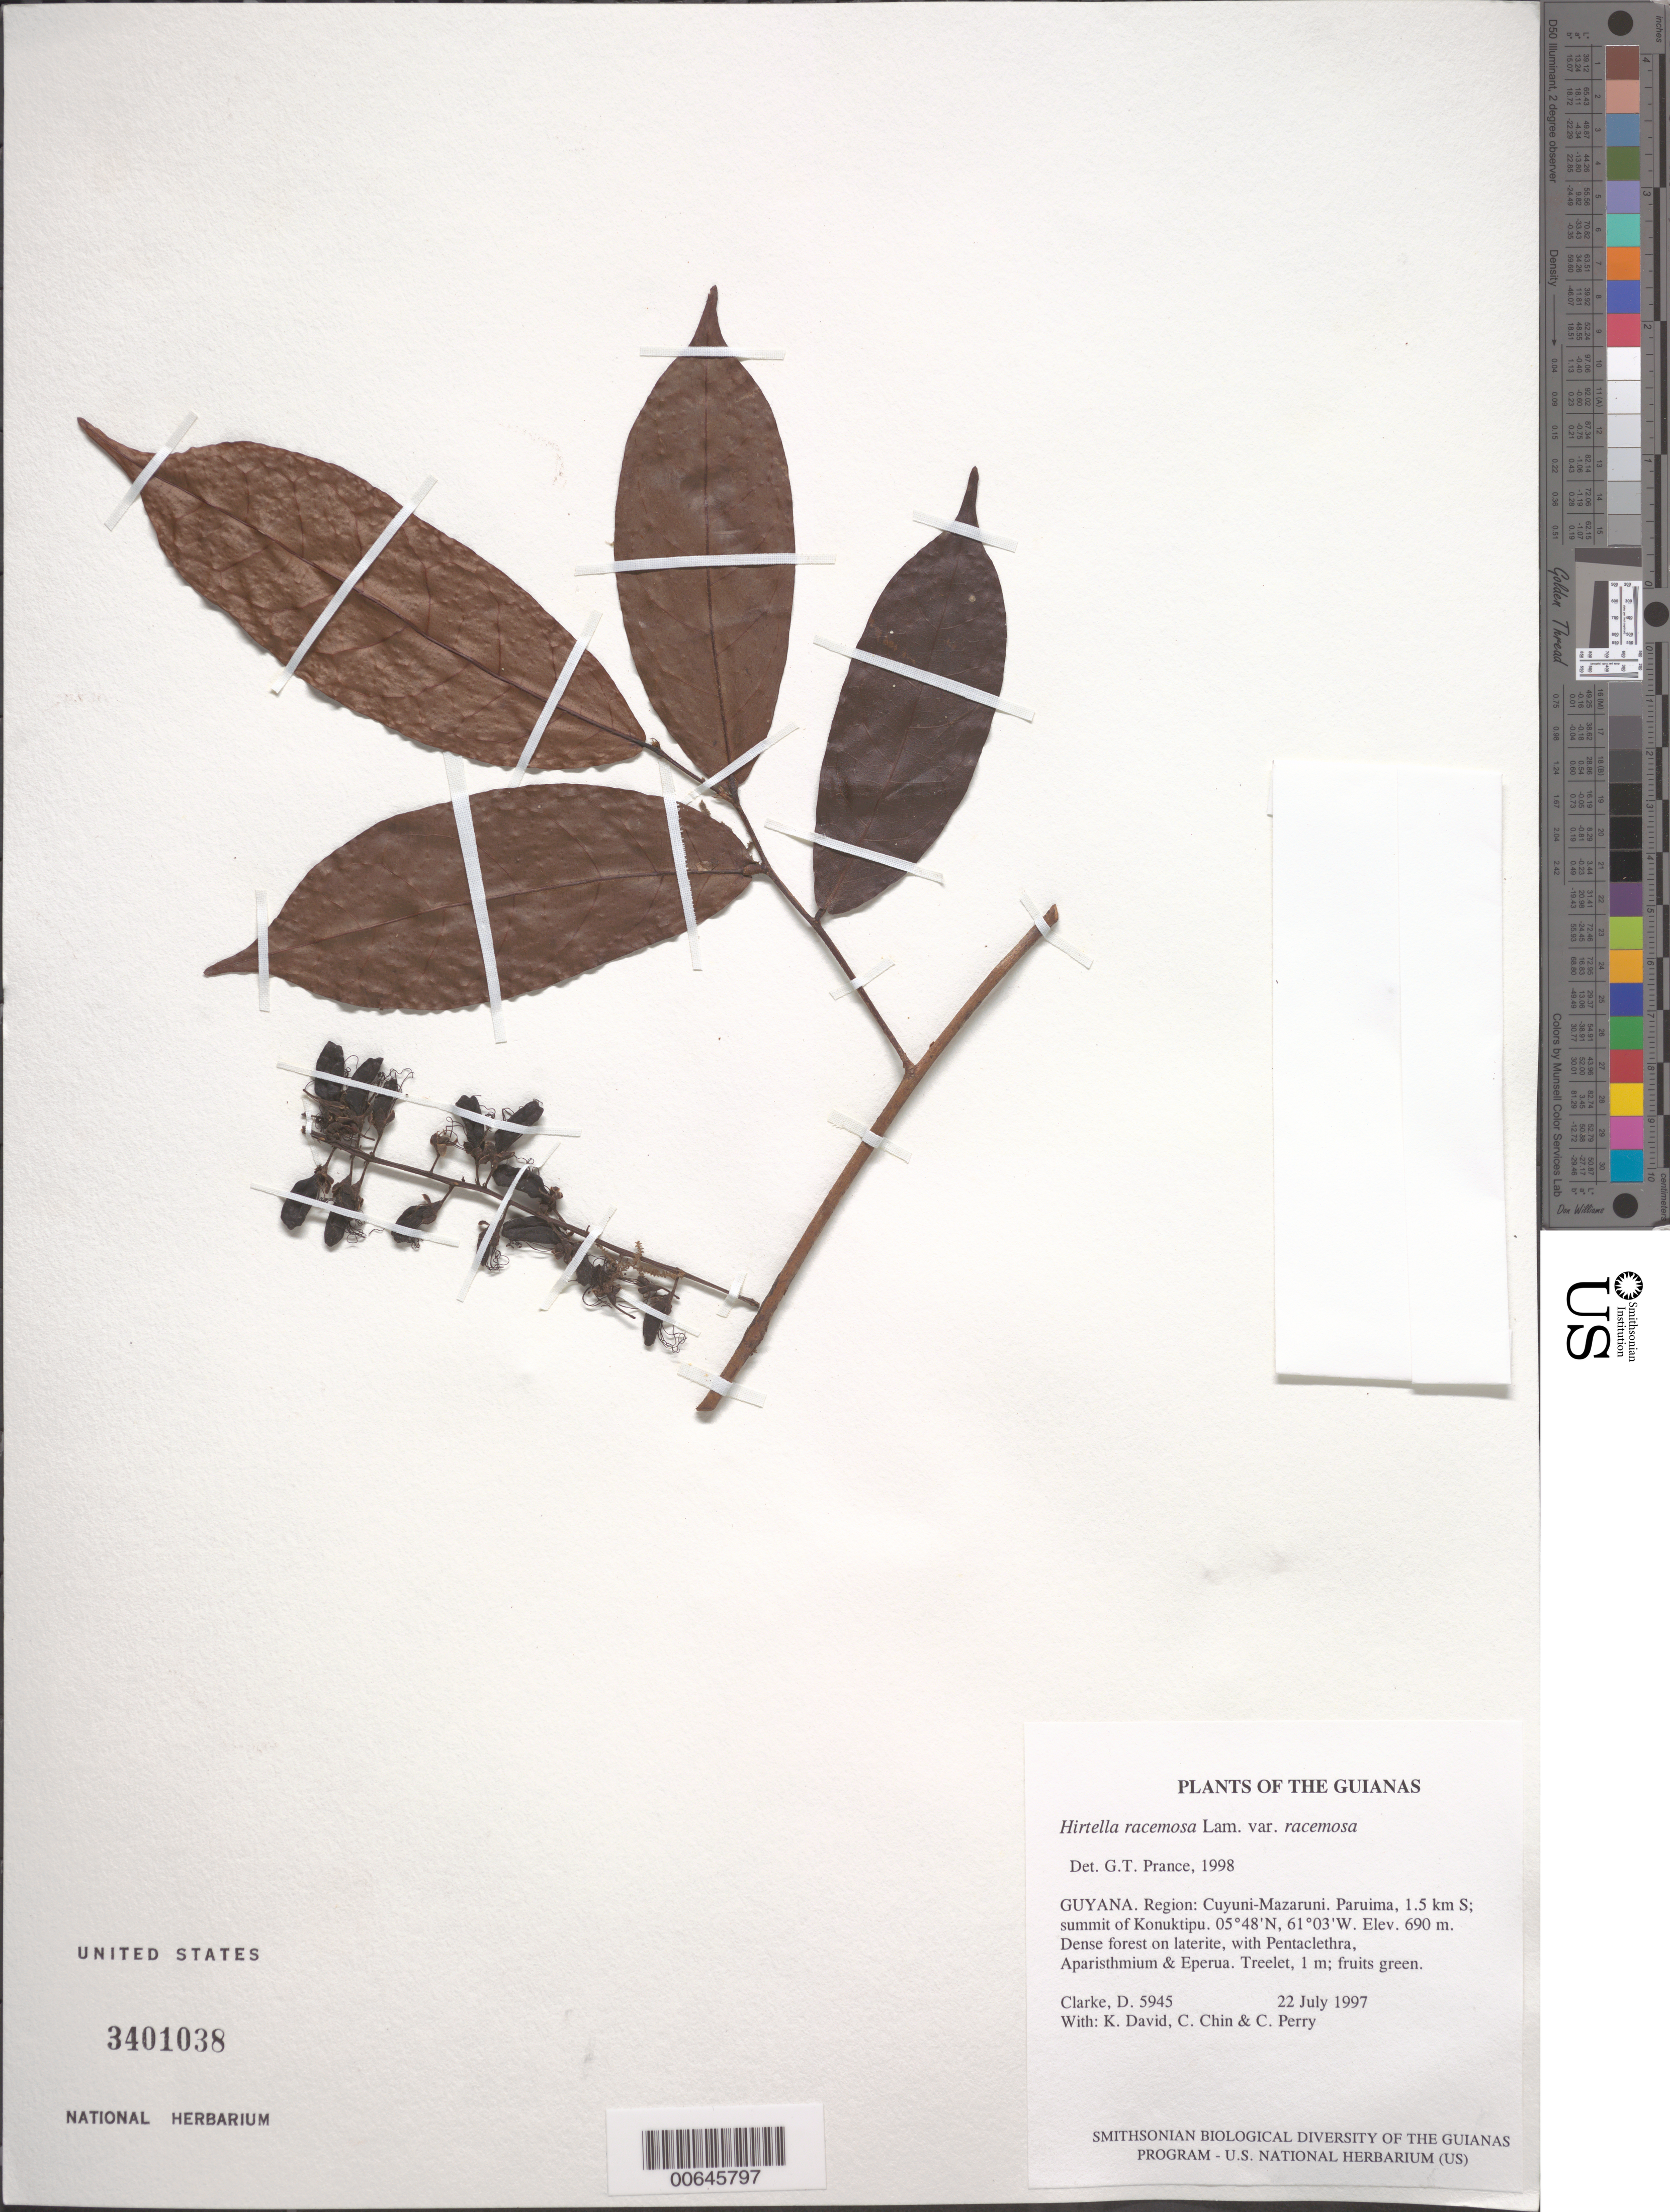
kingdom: Plantae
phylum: Tracheophyta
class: Magnoliopsida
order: Malpighiales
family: Chrysobalanaceae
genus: Hirtella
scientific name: Hirtella racemosa var. racemosa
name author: Lam.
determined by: Prance, G. T.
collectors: H. D. Clarke, K. David, C. Chin & C. Perry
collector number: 5945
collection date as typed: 22 July 1997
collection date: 1997-07-22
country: Guyana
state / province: Cuyuni-Mazaruni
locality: Paruima, 1.5 km S; summit of Konuktipu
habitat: Dense forest on laterite, with Pentaclethra, Aparisthmium & Eperua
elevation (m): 690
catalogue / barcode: US 3401038